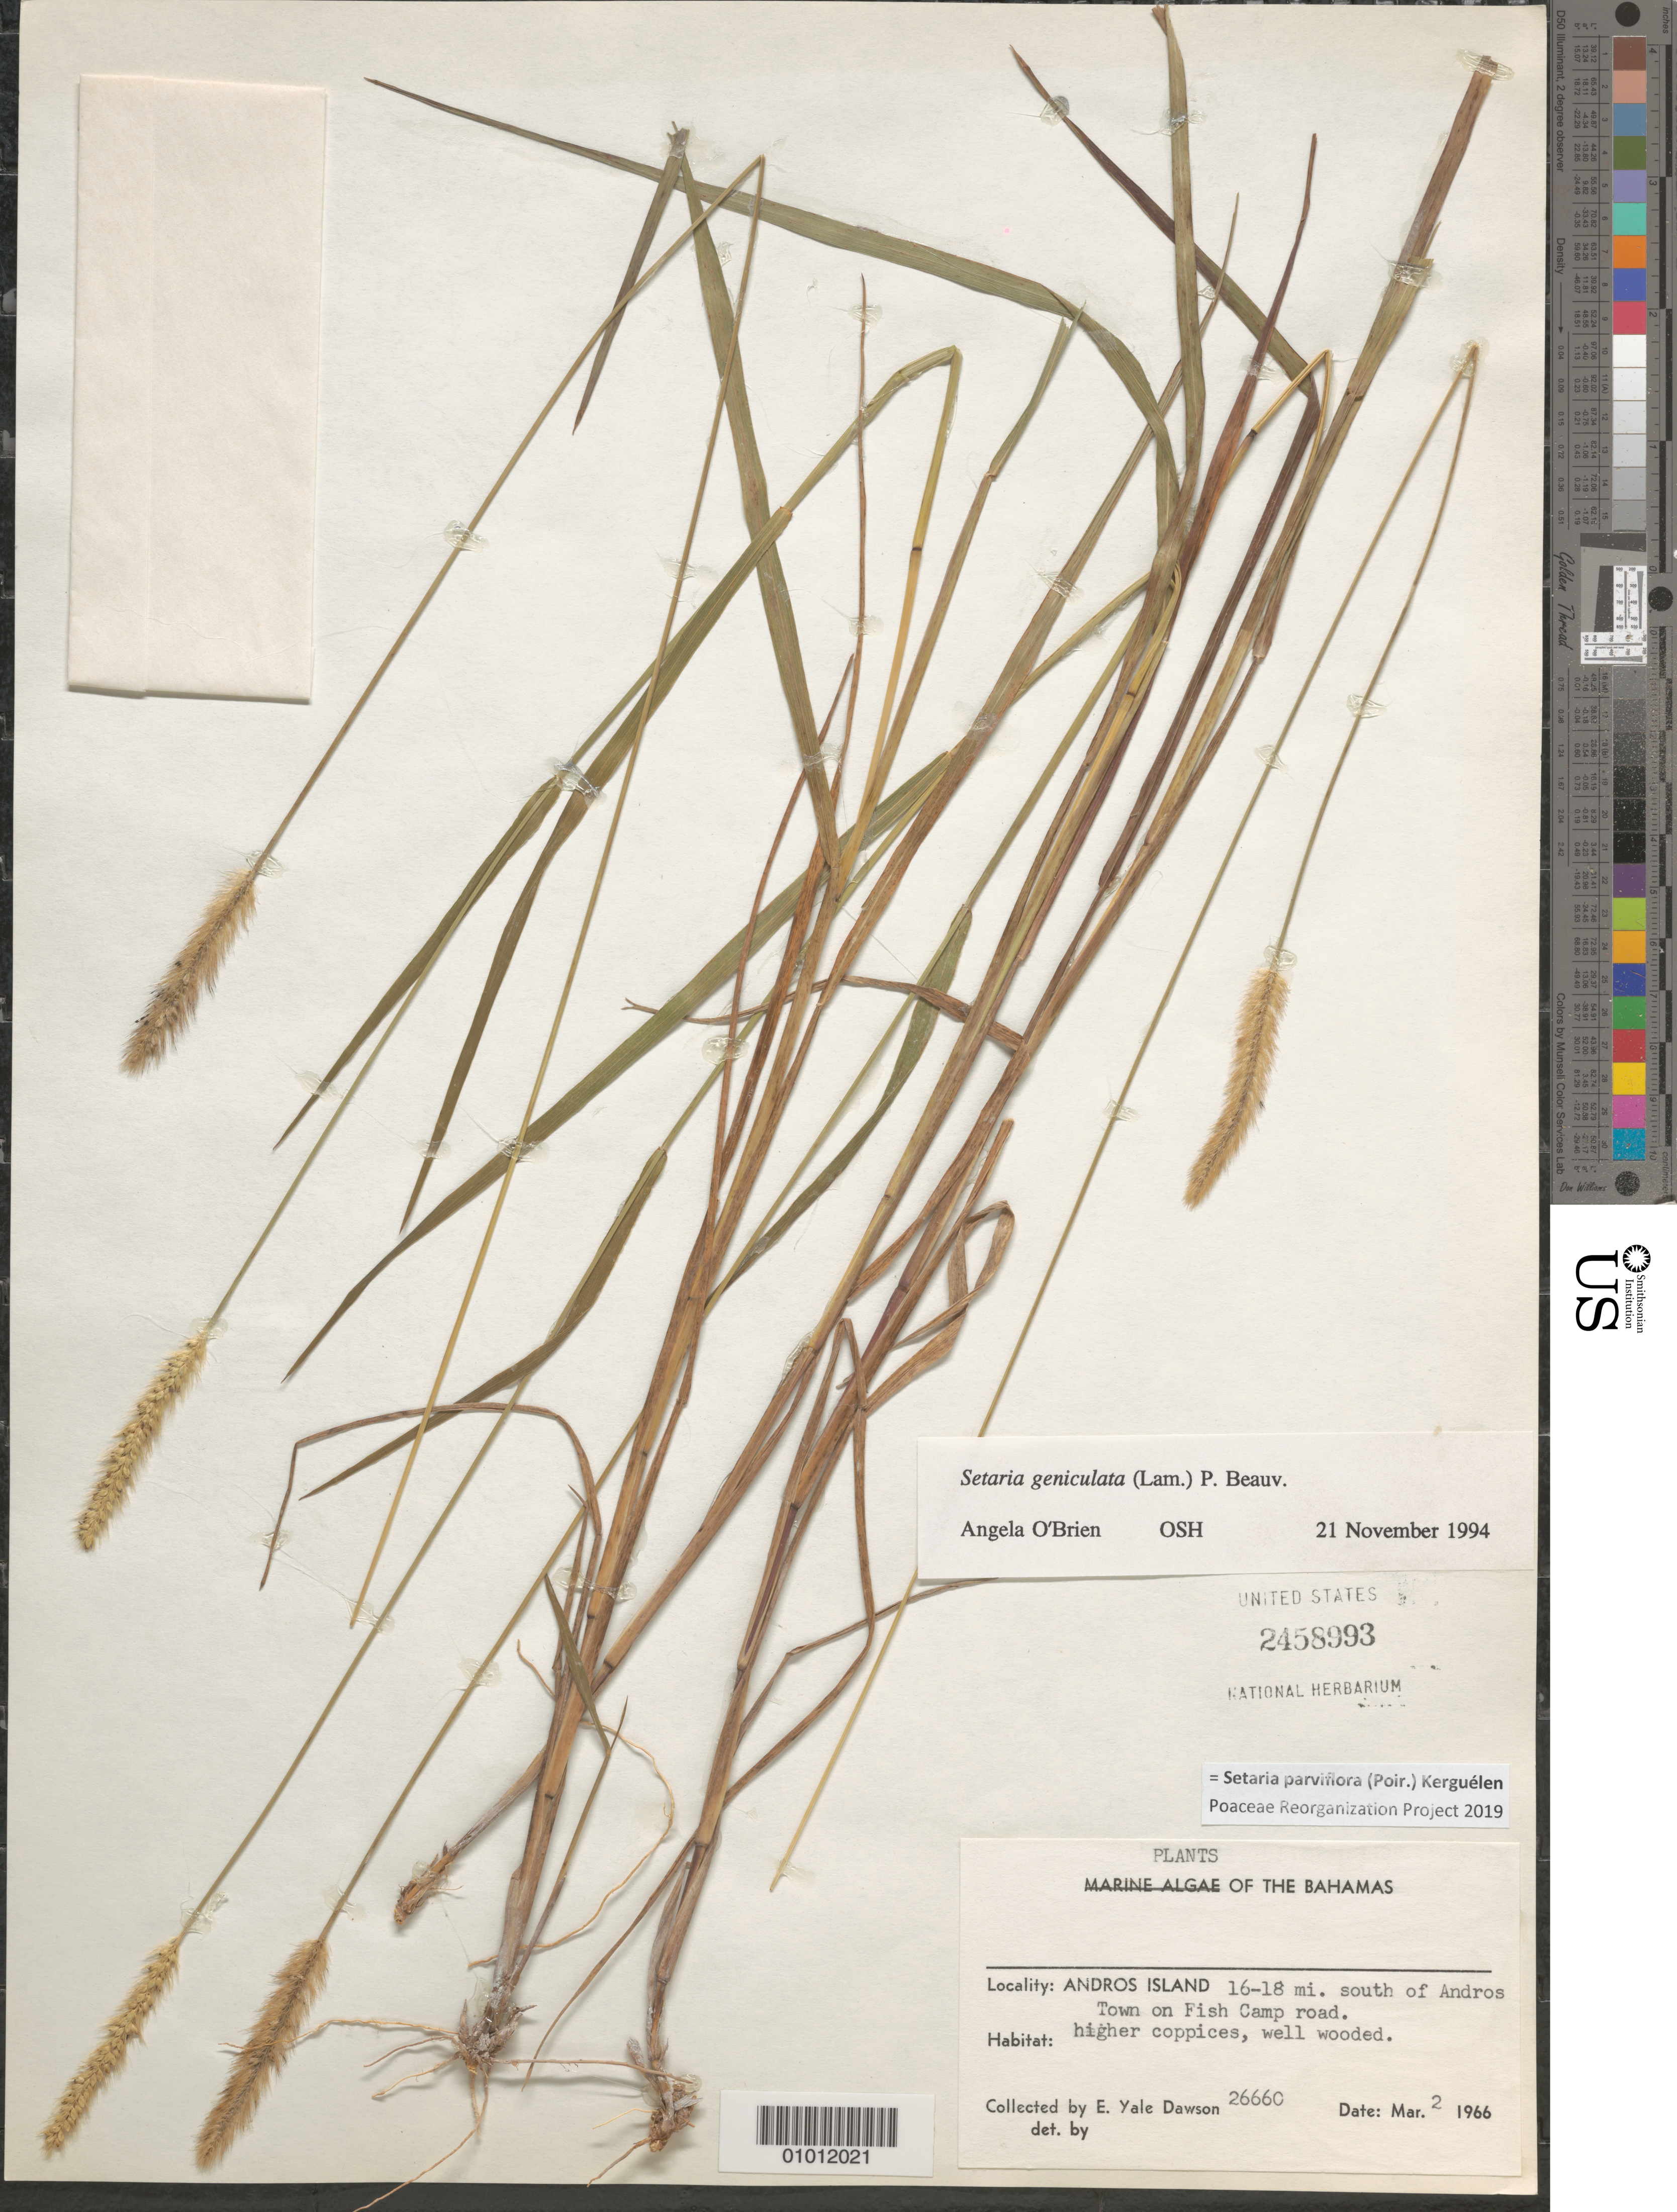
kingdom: Plantae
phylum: Tracheophyta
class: Liliopsida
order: Poales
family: Poaceae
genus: Setaria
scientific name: Setaria parviflora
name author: (Poir.) Kerguélen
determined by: Poaceae Reorganization Project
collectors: E. Y. Dawson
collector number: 26660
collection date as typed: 02 Mar 1966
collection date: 1966-03-02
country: Bahamas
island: Andros I.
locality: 16-18 miles S of Andros Town on Fish Camp Road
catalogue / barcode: US 2458993